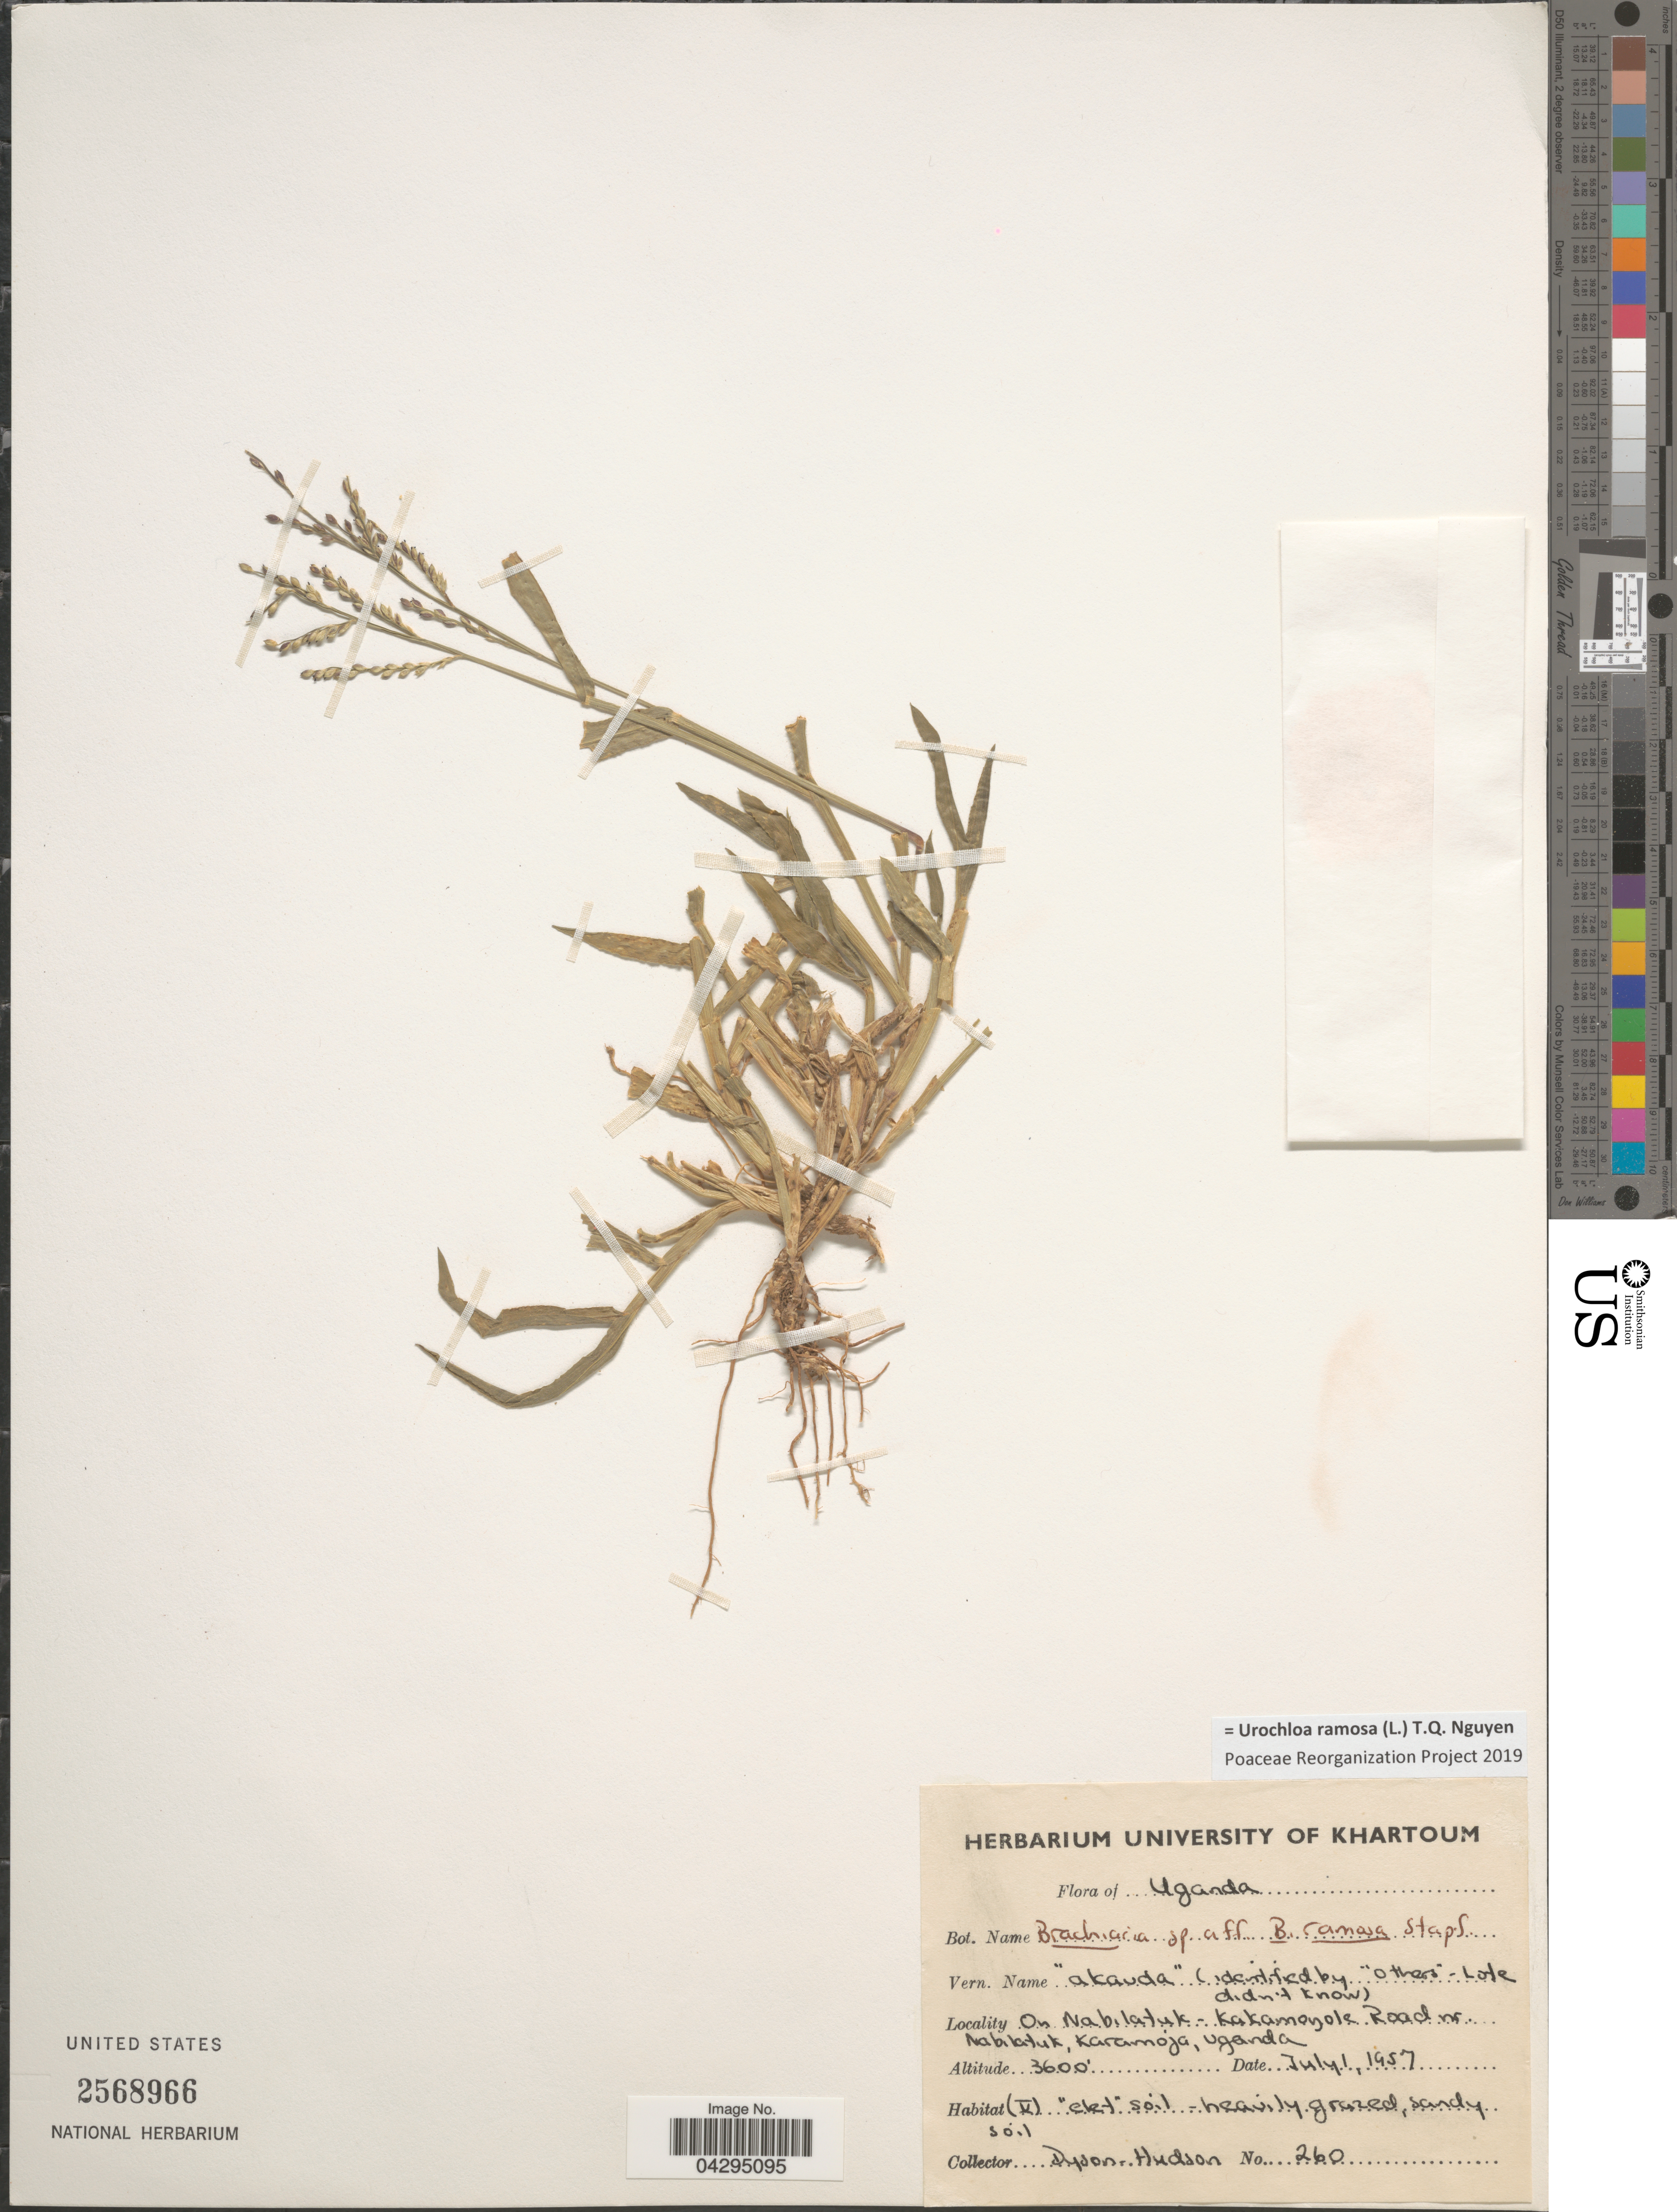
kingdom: Plantae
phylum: Tracheophyta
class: Liliopsida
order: Poales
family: Poaceae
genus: Urochloa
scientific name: Urochloa ramosa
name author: T.Q. Nguyen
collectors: Dyson-Hudson, --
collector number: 260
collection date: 1957-07-01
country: Uganda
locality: On Nabilatuk - Kakamonole Road nr. Nabilatuk, Karamoja.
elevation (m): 1097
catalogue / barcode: US 2568966